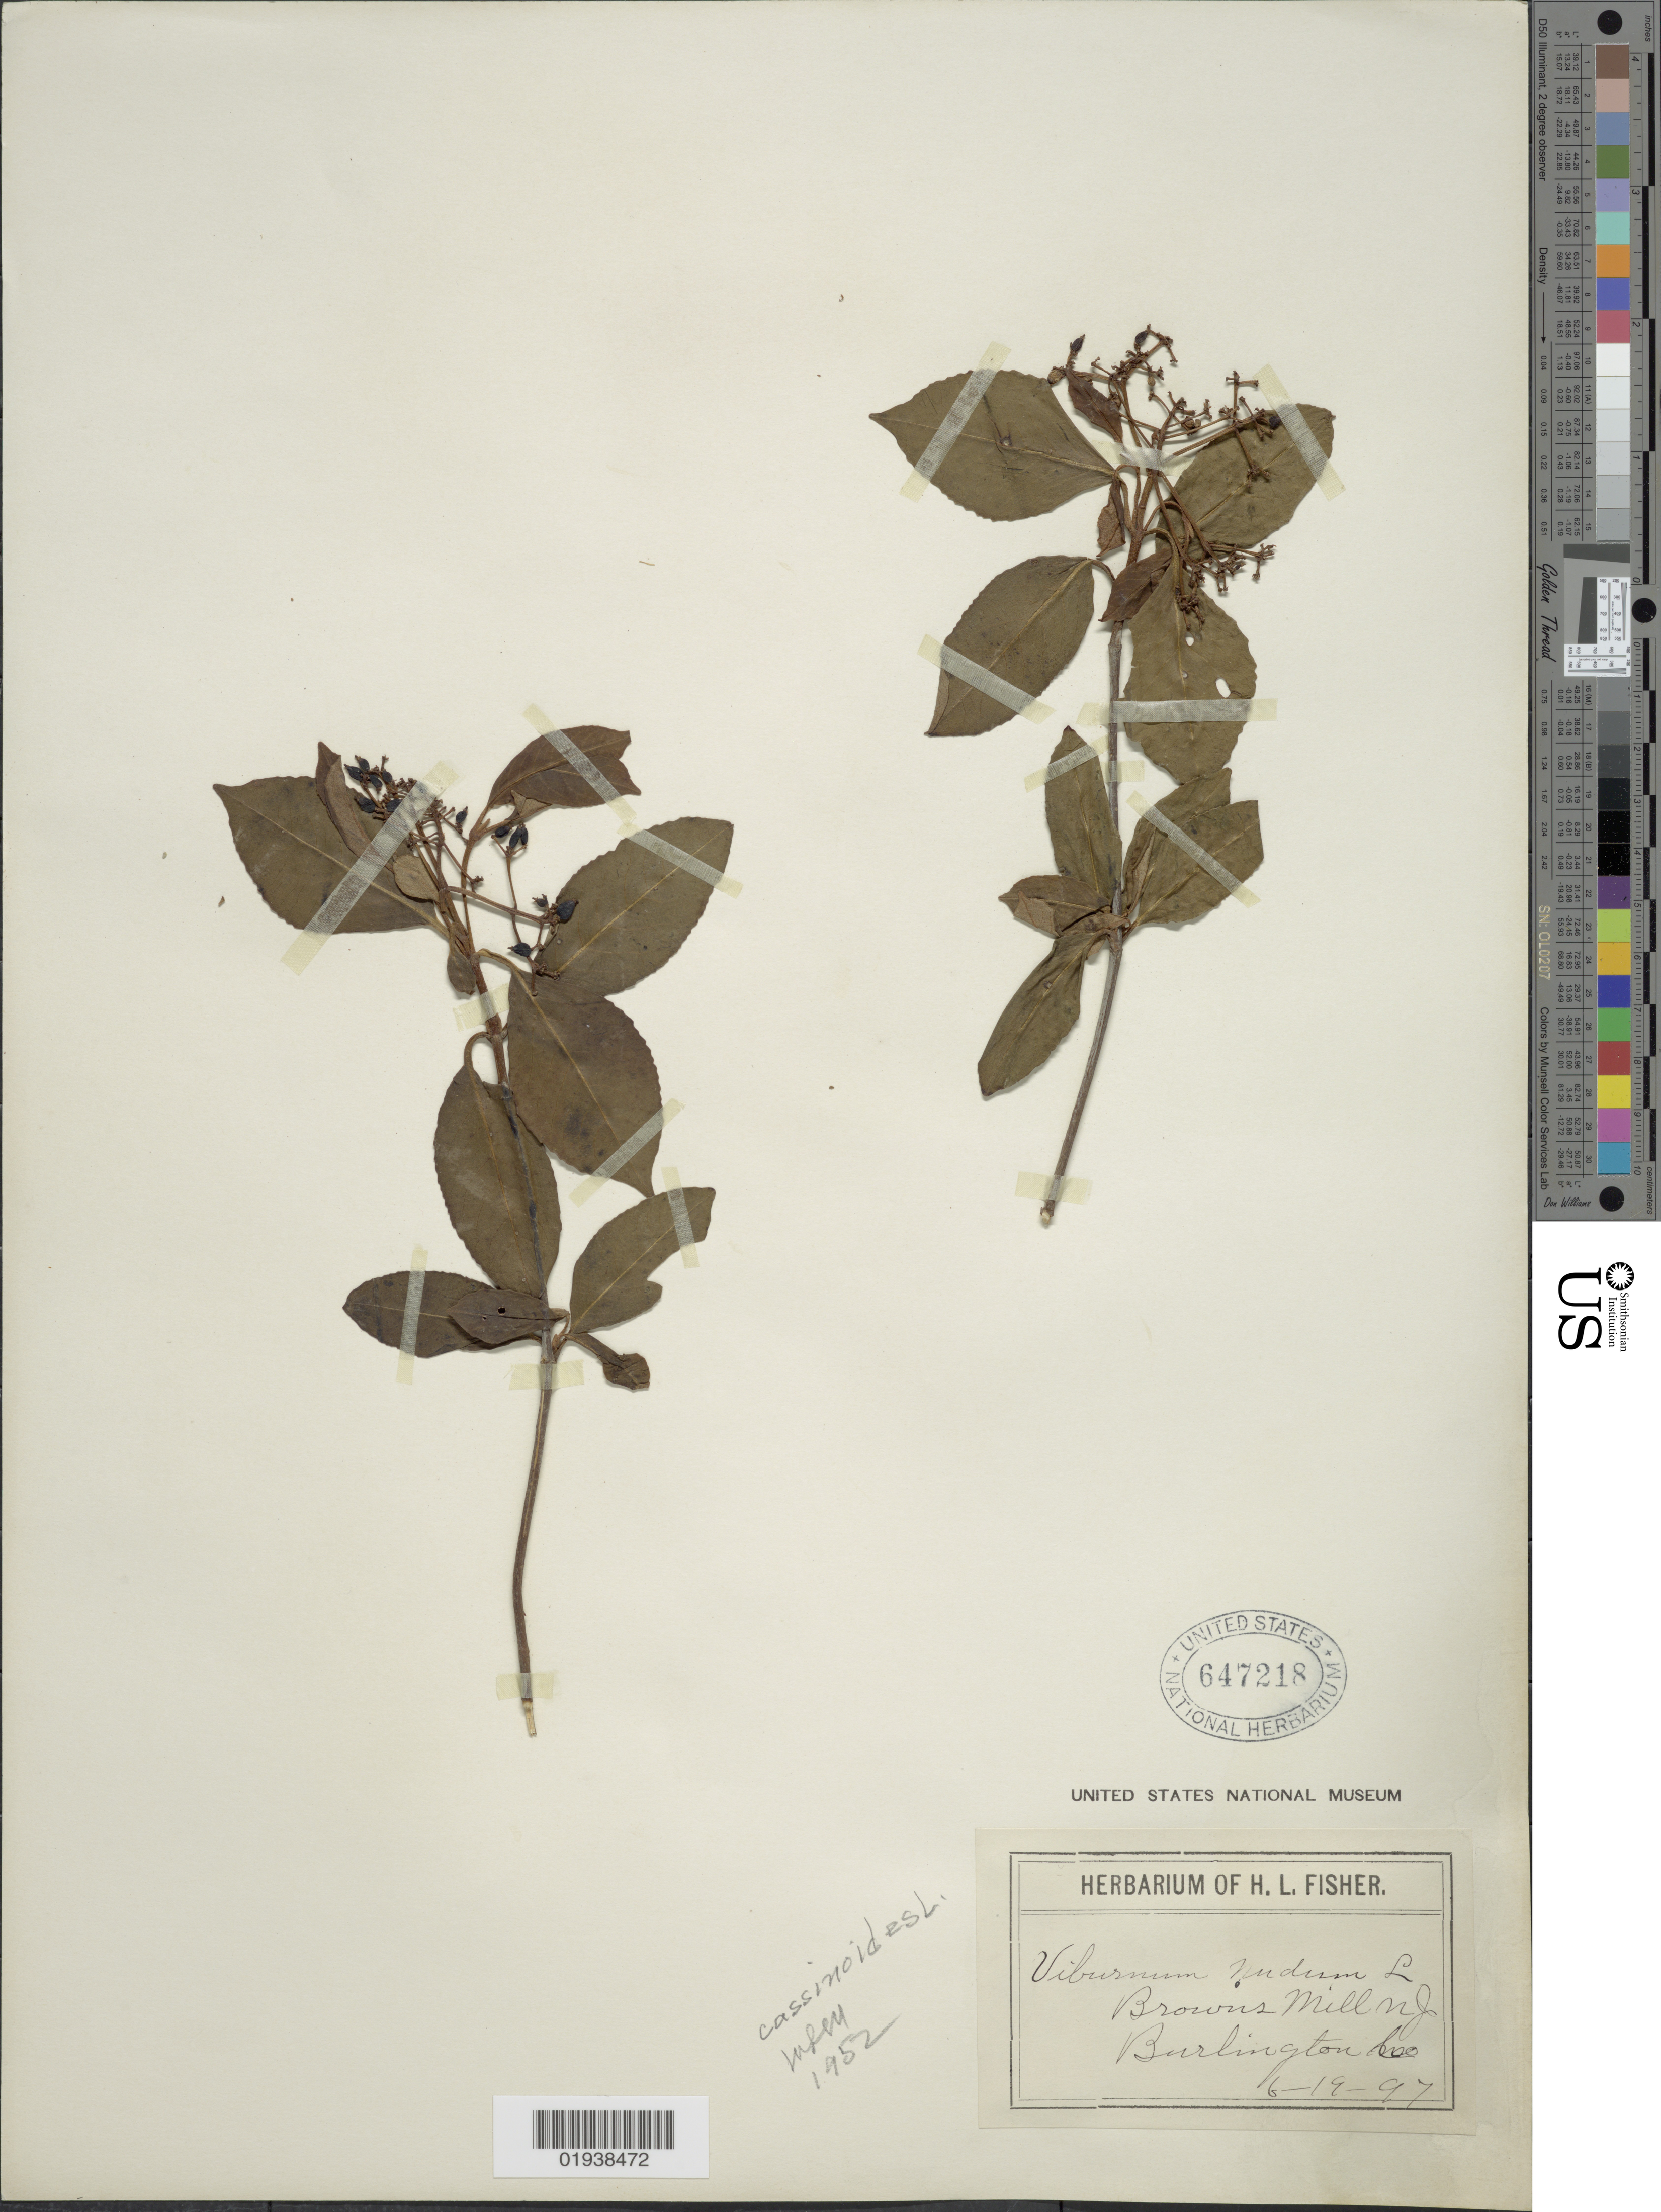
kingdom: Plantae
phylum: Tracheophyta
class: Magnoliopsida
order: Dipsacales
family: Viburnaceae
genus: Viburnum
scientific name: Viburnum cassinoides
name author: L.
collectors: H. L. Fisher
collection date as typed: Transcribed d/m/y: 19/6/97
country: United States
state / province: New Jersey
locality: Browns Mill. Burlington Co.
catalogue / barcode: US 647218